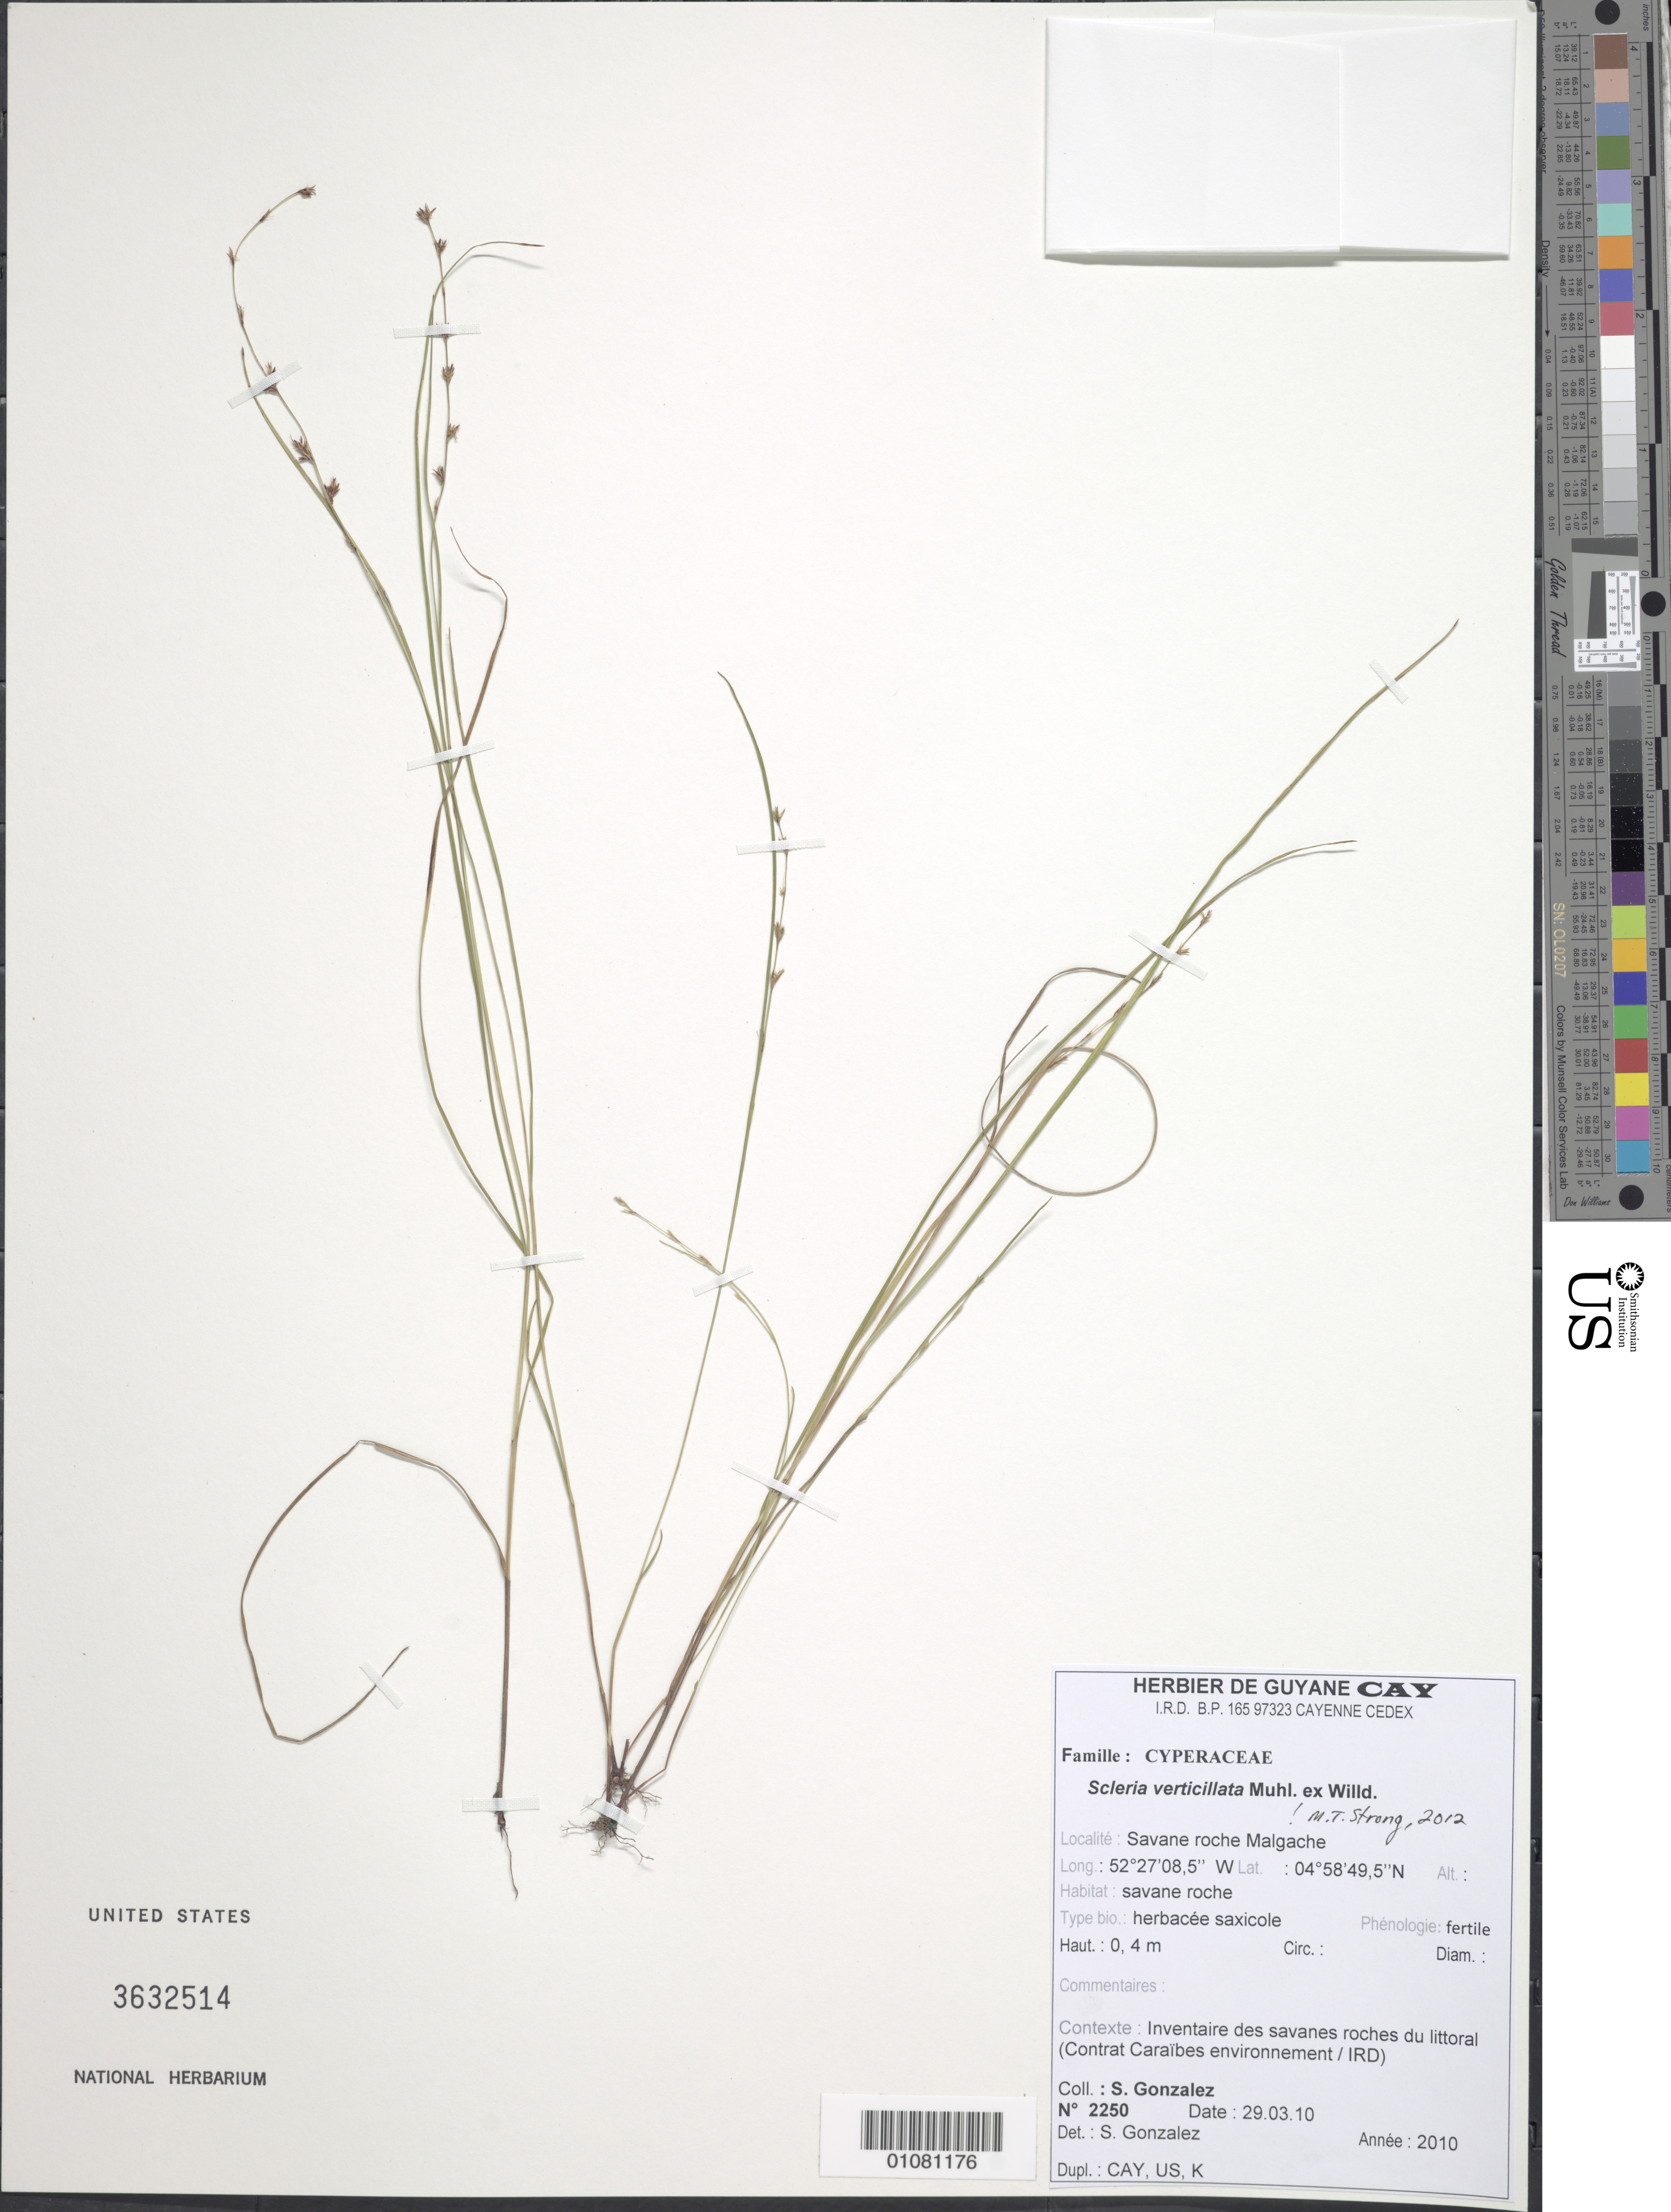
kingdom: Plantae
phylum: Tracheophyta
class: Liliopsida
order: Poales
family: Cyperaceae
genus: Scleria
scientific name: Scleria verticillata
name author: Muhl. ex Willd.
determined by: Strong, M. T., (US), Smithsonian Institution - National Museum of Natural History (UNITED STATES)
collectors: S. Gonzalez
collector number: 2250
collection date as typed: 29-Mar-10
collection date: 1910-03-29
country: French Guiana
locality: Savane Roche Malgache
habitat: Savane roche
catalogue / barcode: US 3632514